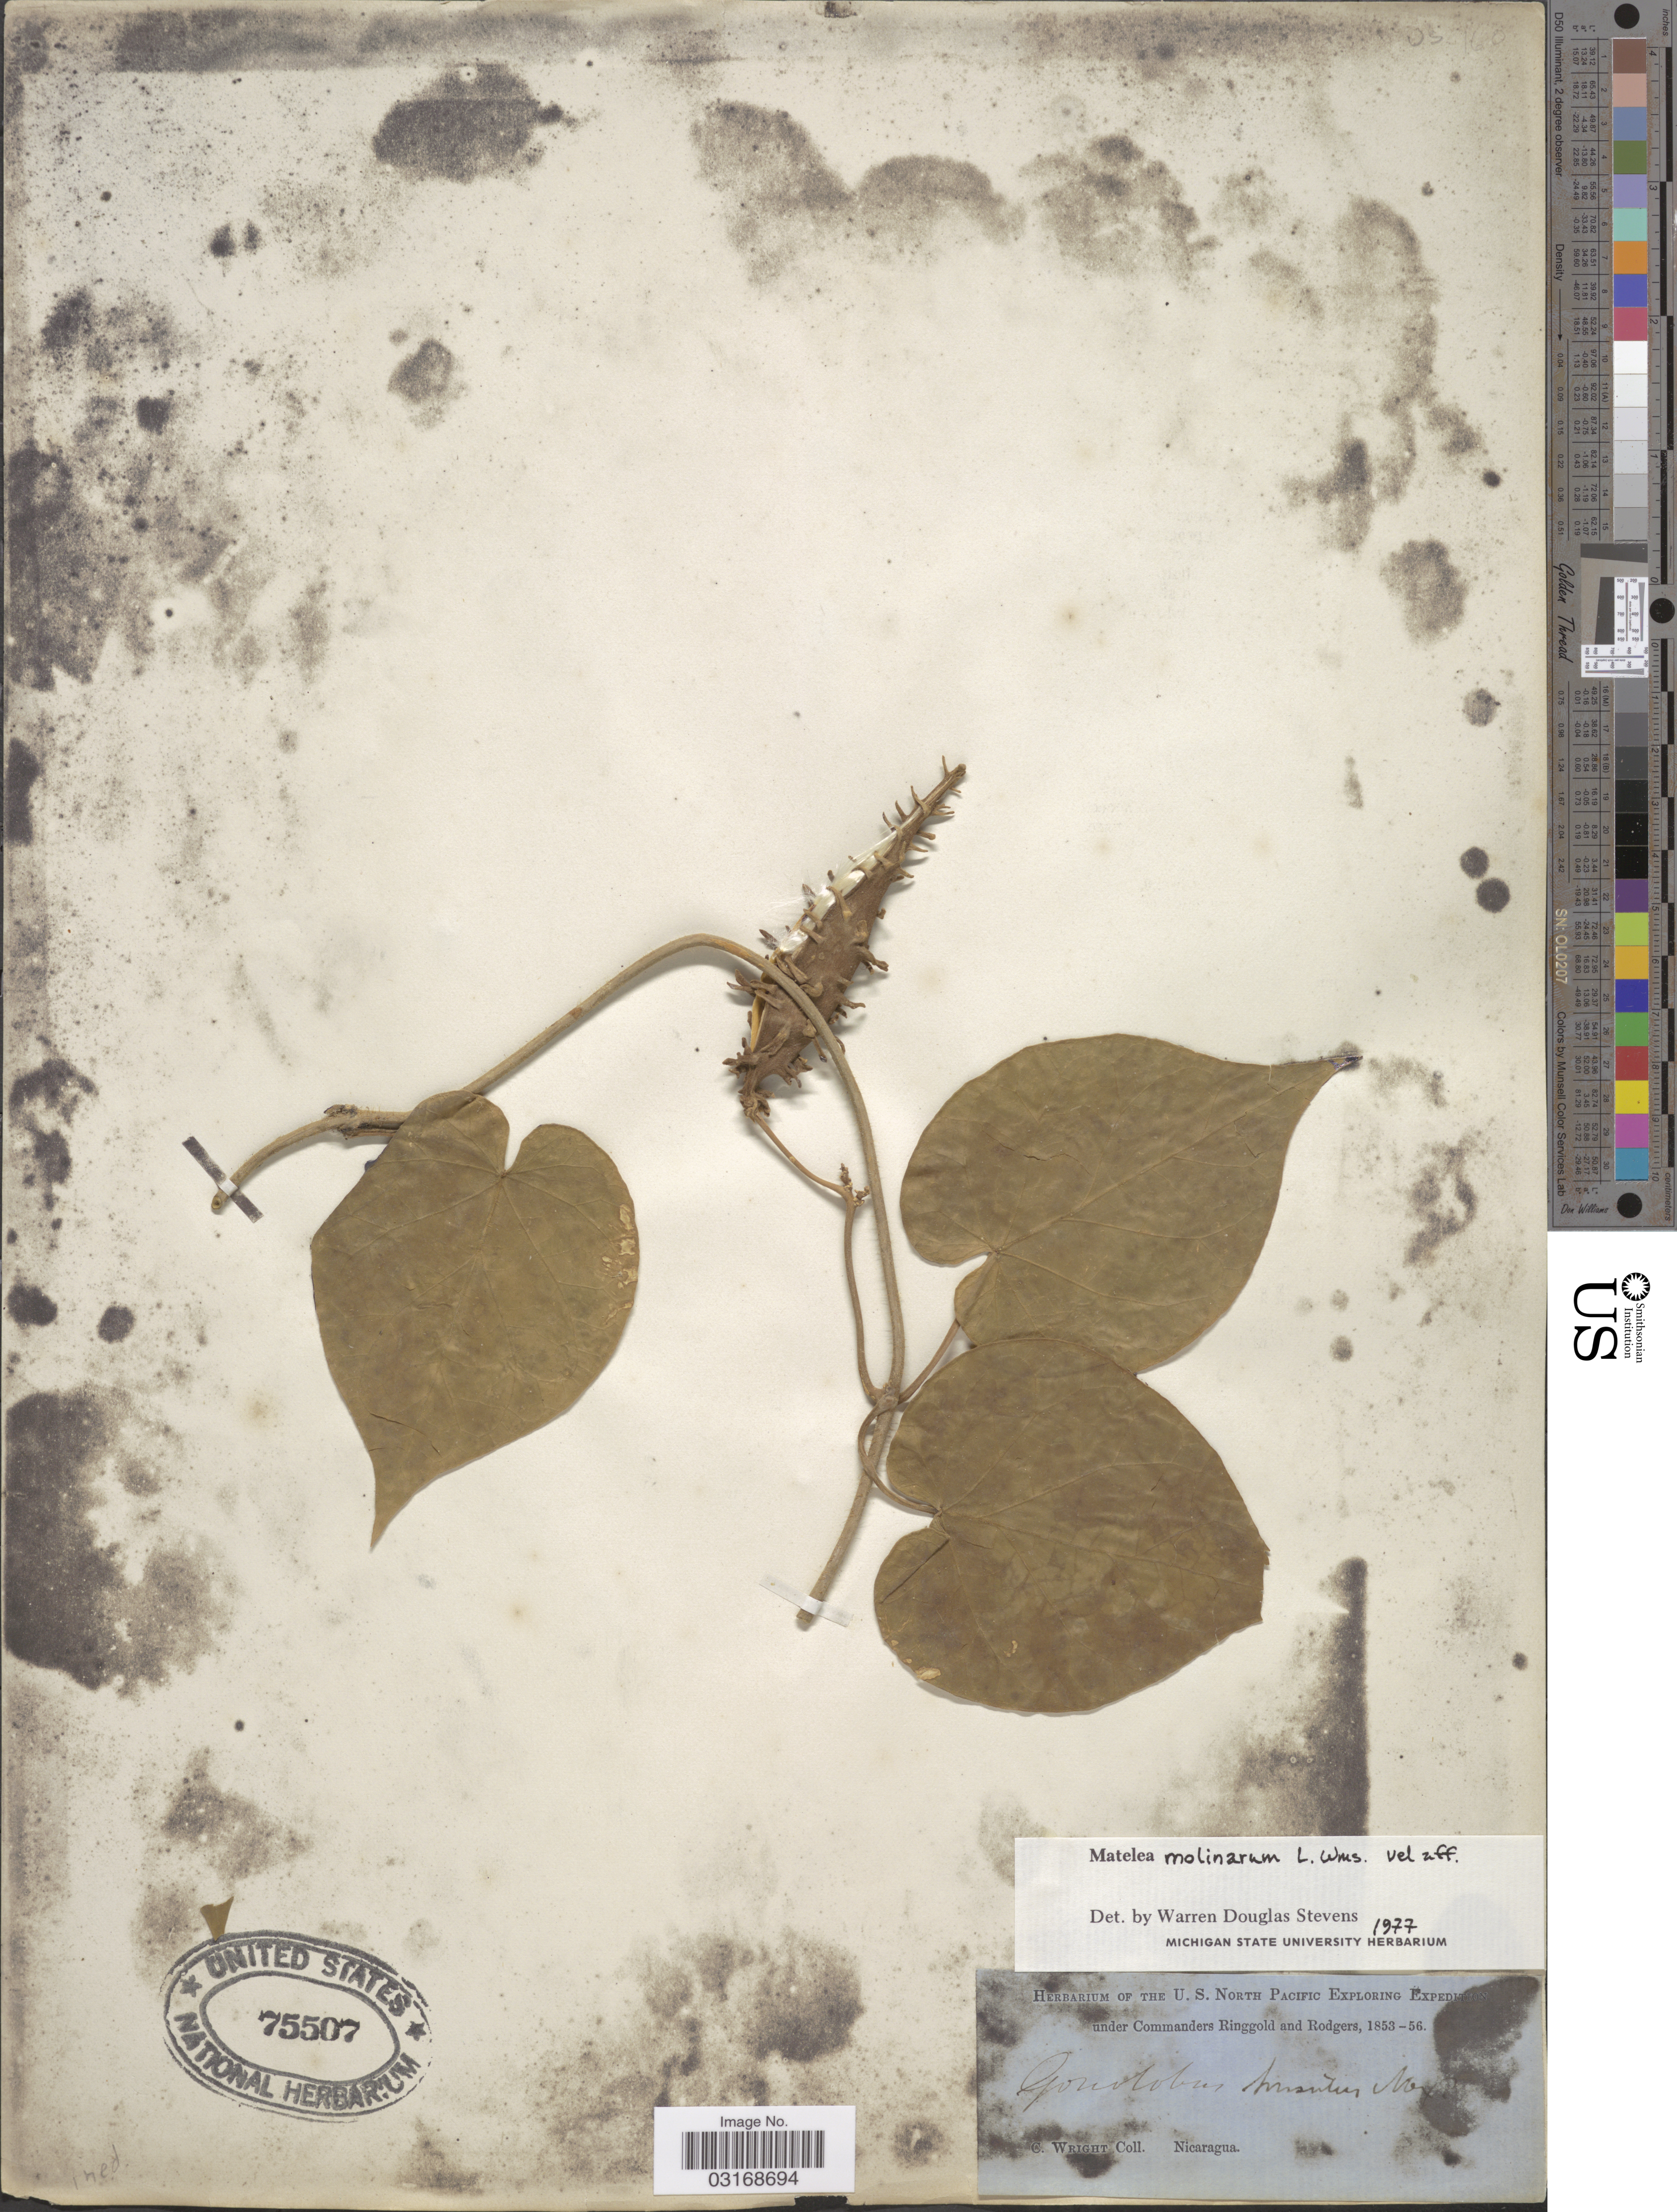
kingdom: Plantae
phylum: Tracheophyta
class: Magnoliopsida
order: Gentianales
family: Apocynaceae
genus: Matelea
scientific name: Matelea molinarum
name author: L.O. Williams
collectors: C. Wright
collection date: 1853/1856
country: Nicaragua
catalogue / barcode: US 75507